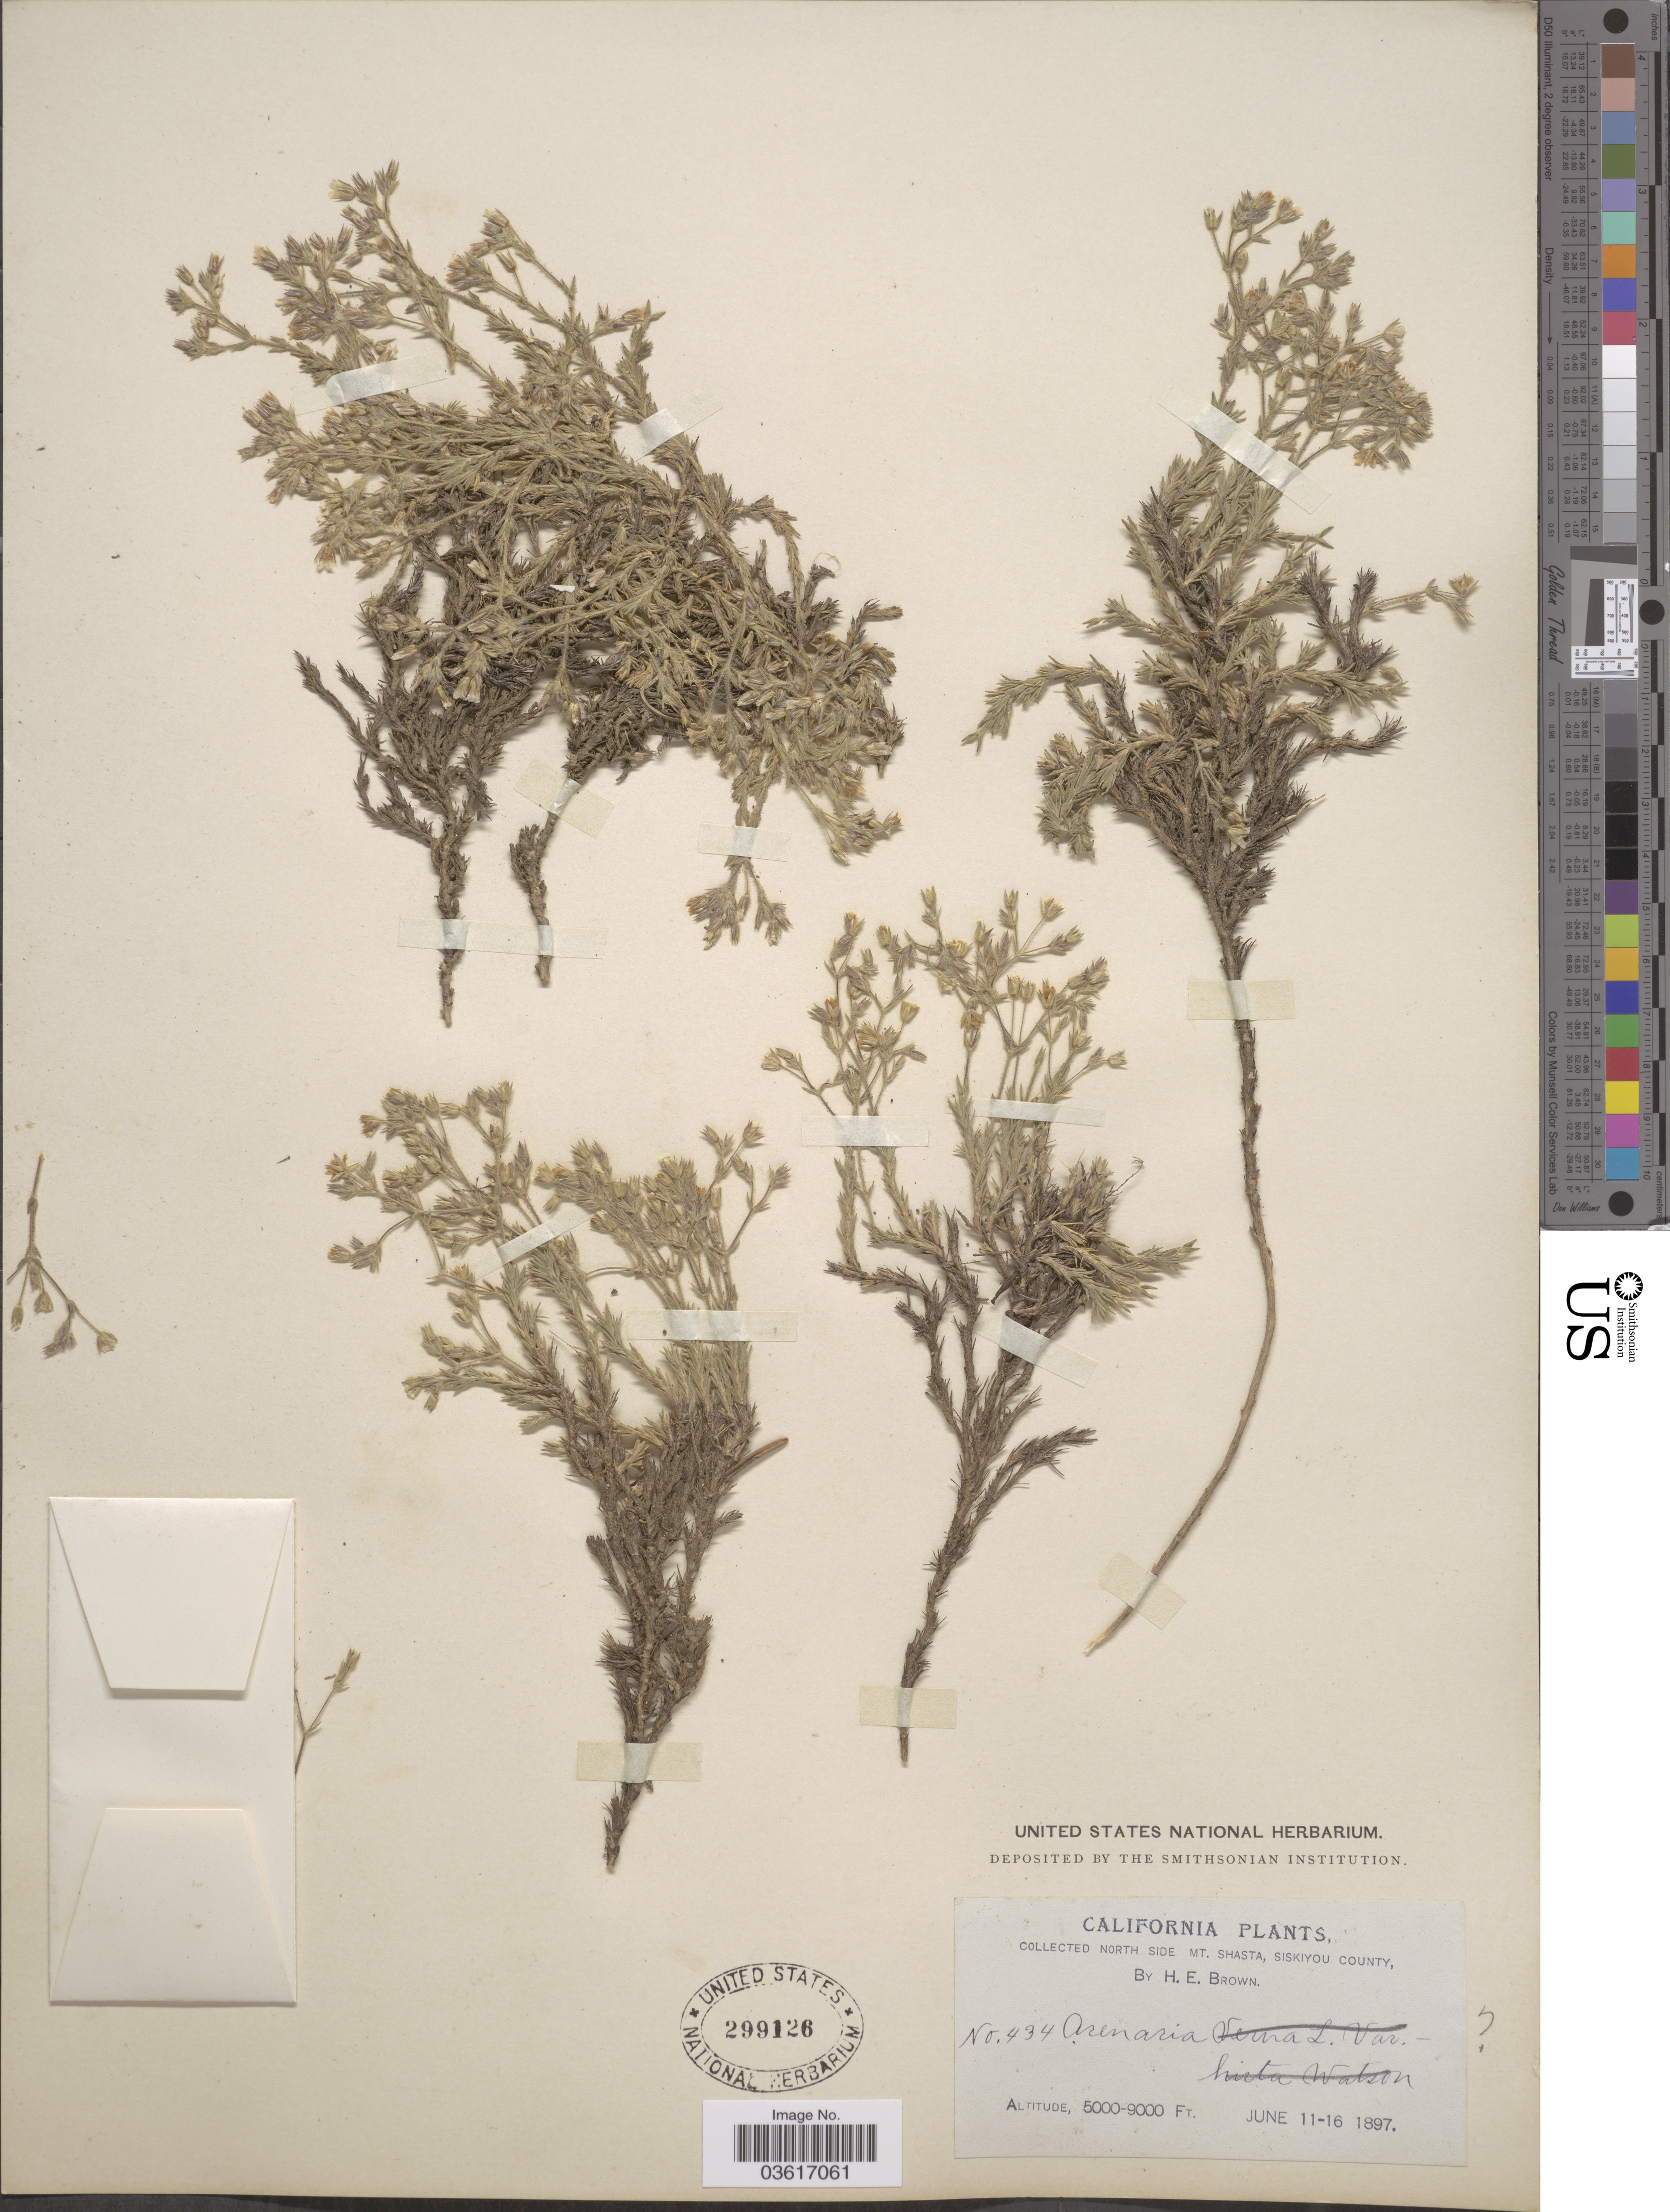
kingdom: Plantae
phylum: Tracheophyta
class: Magnoliopsida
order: Caryophyllales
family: Caryophyllaceae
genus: Minuartia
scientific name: Minuartia sp.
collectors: H. E. Brown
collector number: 434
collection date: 1897-06-11/1897-06-16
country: United States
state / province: California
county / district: Siskiyou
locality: North side Mt. Shasta, Siskiyou County.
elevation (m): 1524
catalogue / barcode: US 299126